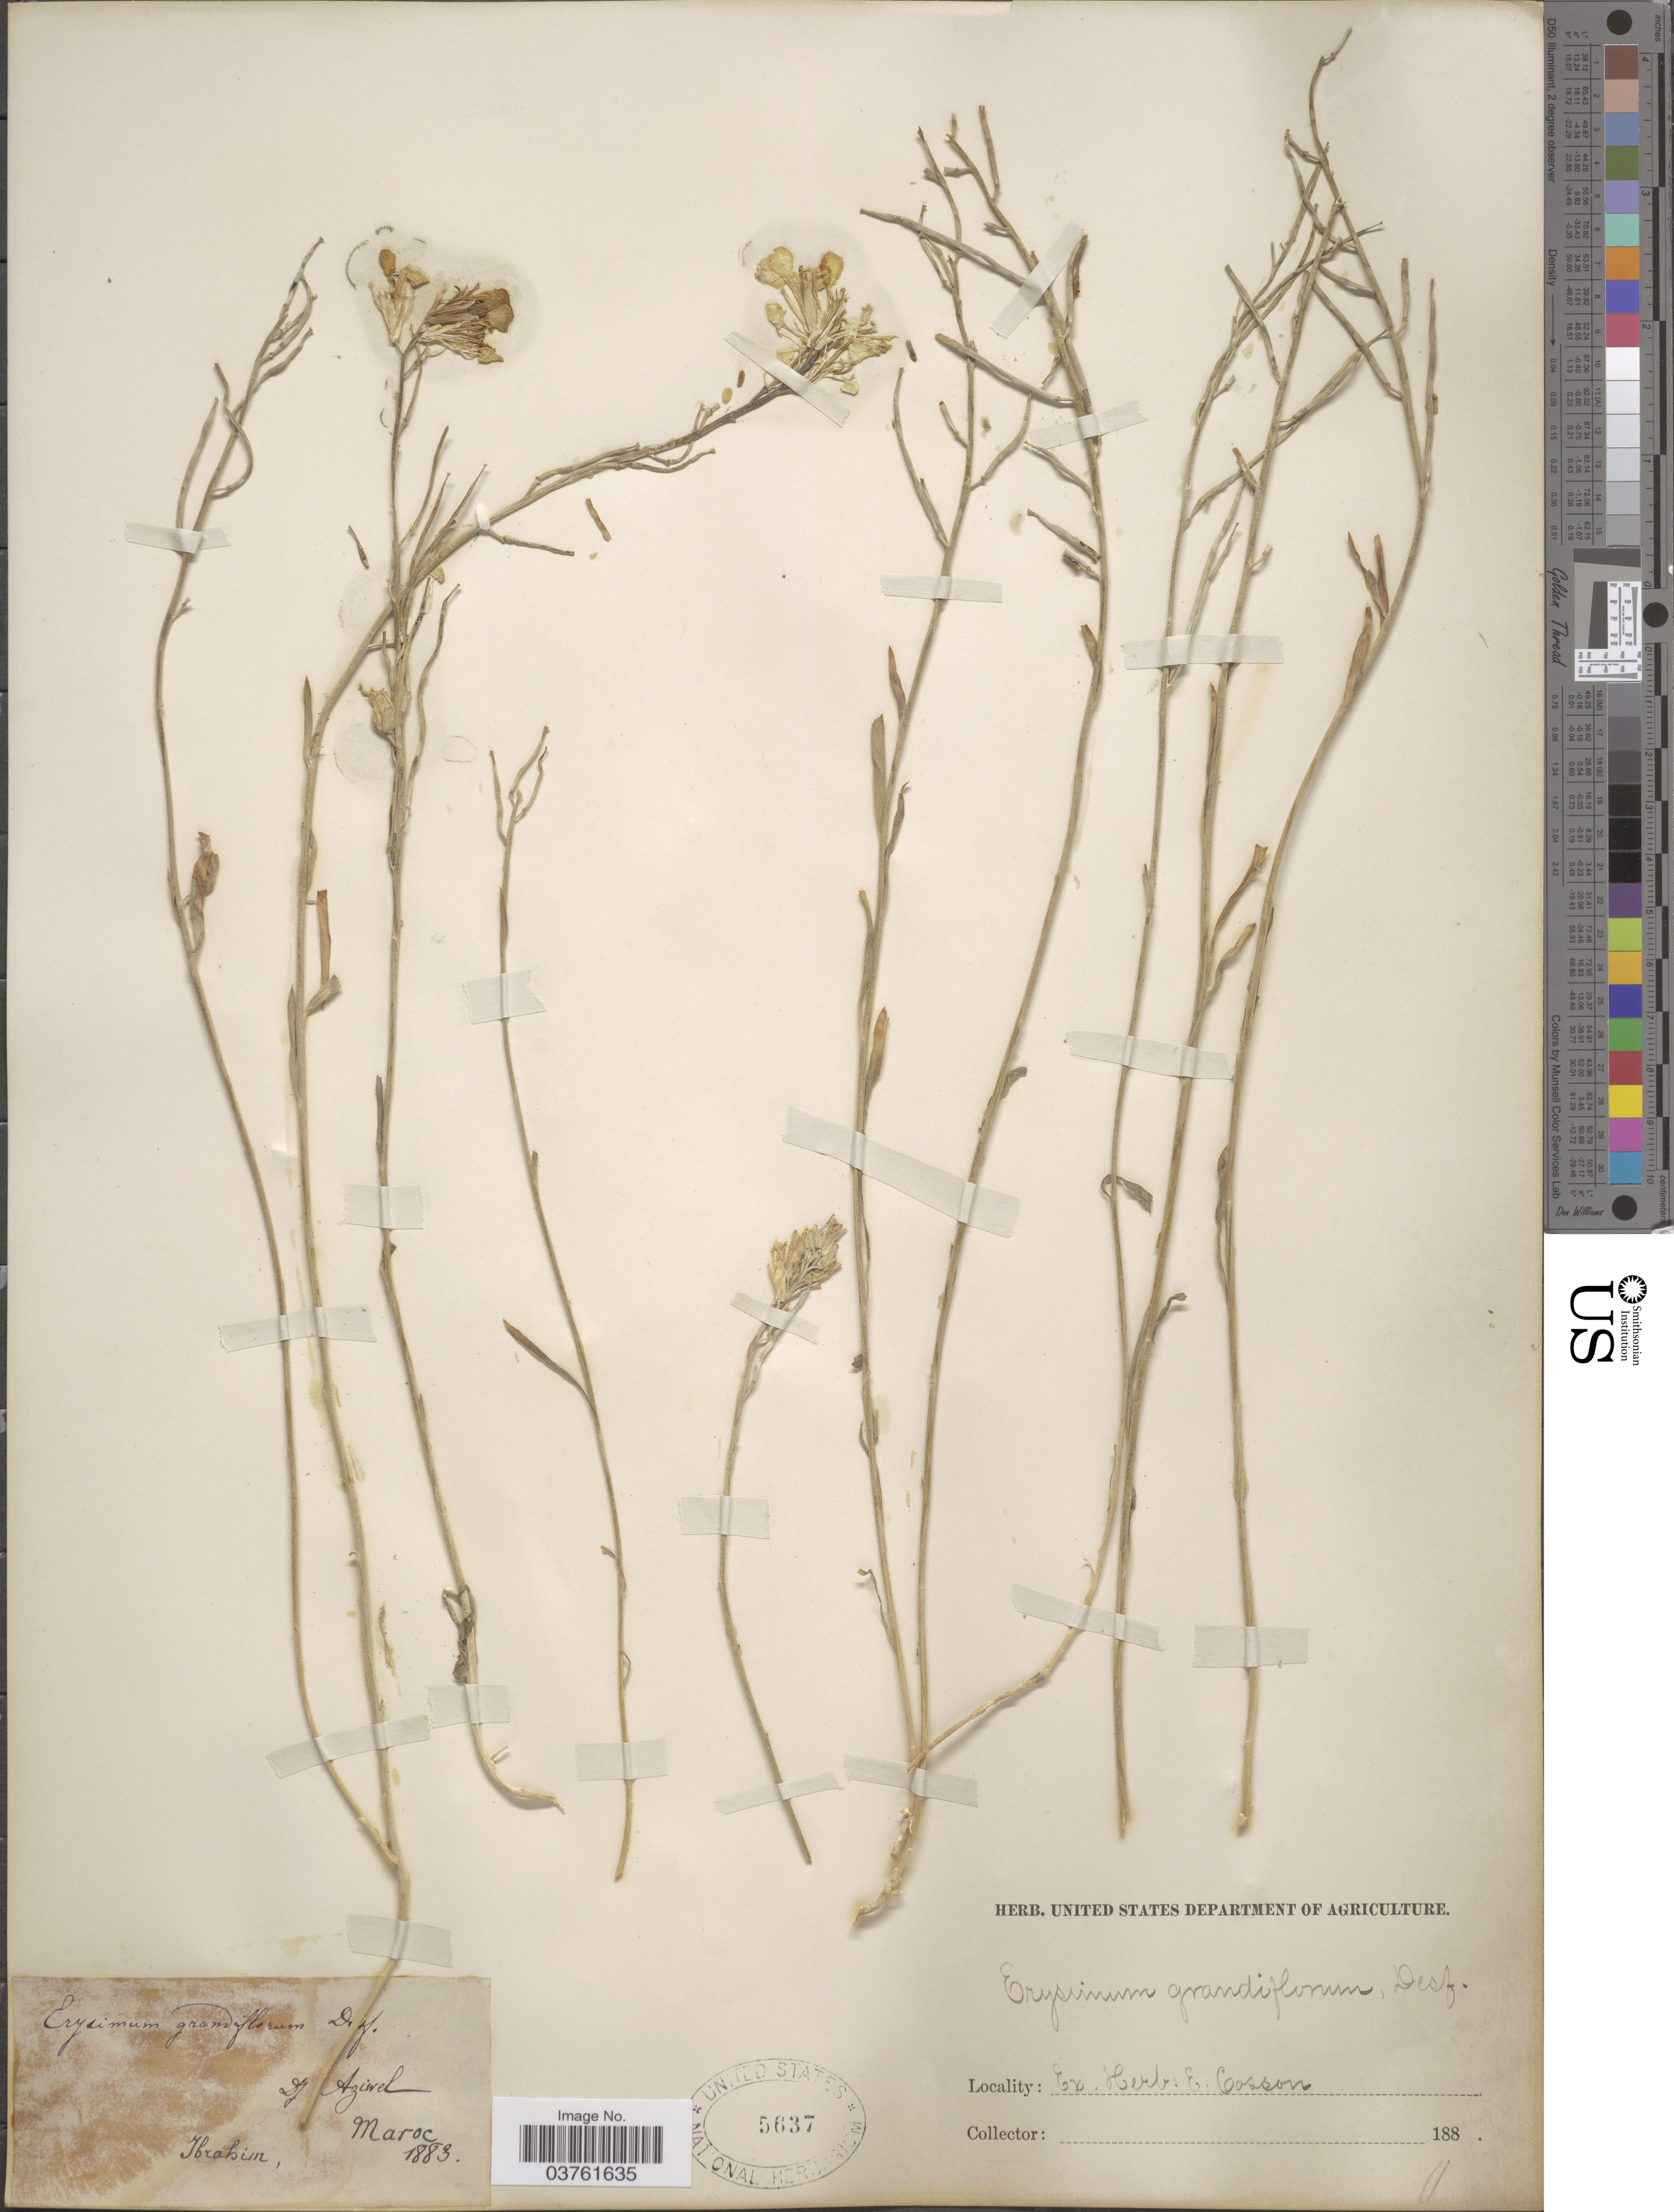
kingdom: Plantae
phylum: Tracheophyta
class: Magnoliopsida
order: Brassicales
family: Brassicaceae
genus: Erysimum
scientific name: Erysimum grandiflorum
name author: Desf.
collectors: -. Ibrahim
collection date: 1883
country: Morocco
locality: Dj Aziwel.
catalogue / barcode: US 5637